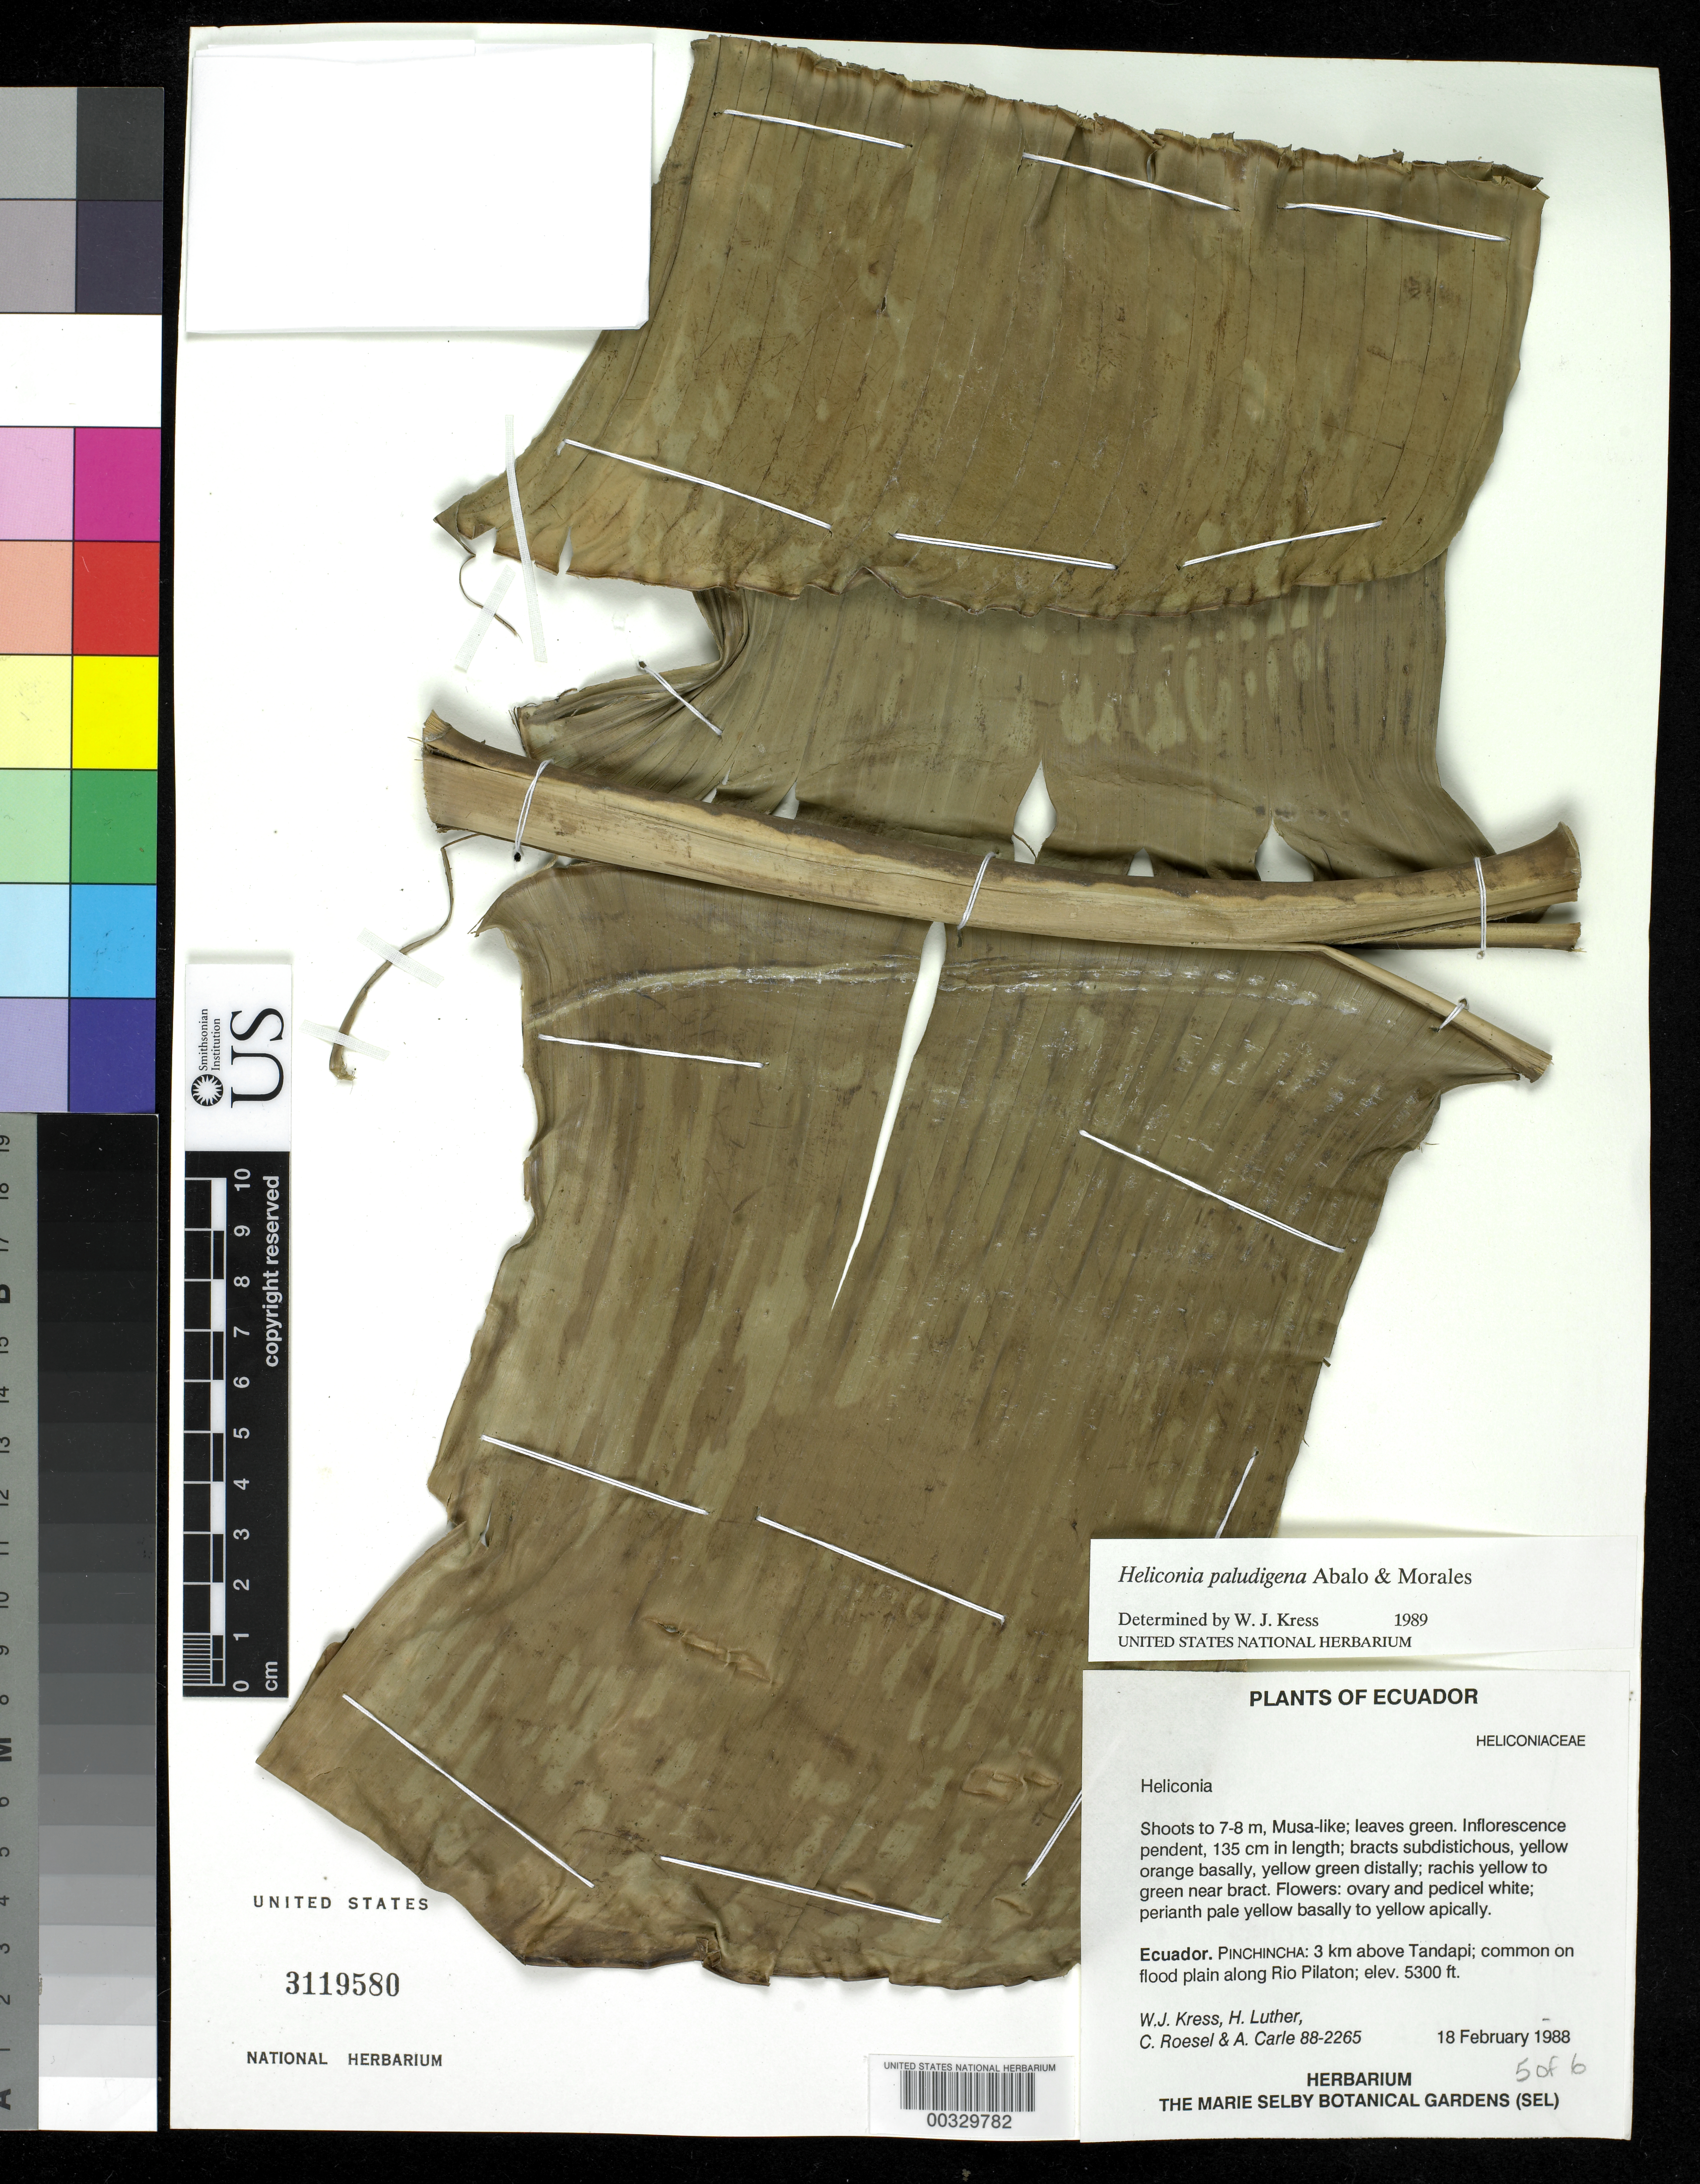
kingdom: Plantae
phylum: Tracheophyta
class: Liliopsida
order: Zingiberales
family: Heliconiaceae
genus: Heliconia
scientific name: Heliconia paludigena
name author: Abalo & Morales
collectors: W. J. Kress, Harry E. Luther, C. S. Roesel & A. Carle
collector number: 88-2265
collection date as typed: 18 Feb 1988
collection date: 1988-02-18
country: Ecuador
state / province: Pichincha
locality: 3 km above tandapi, common on flood plain along Rio pilaton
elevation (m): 1615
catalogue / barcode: US 3119580